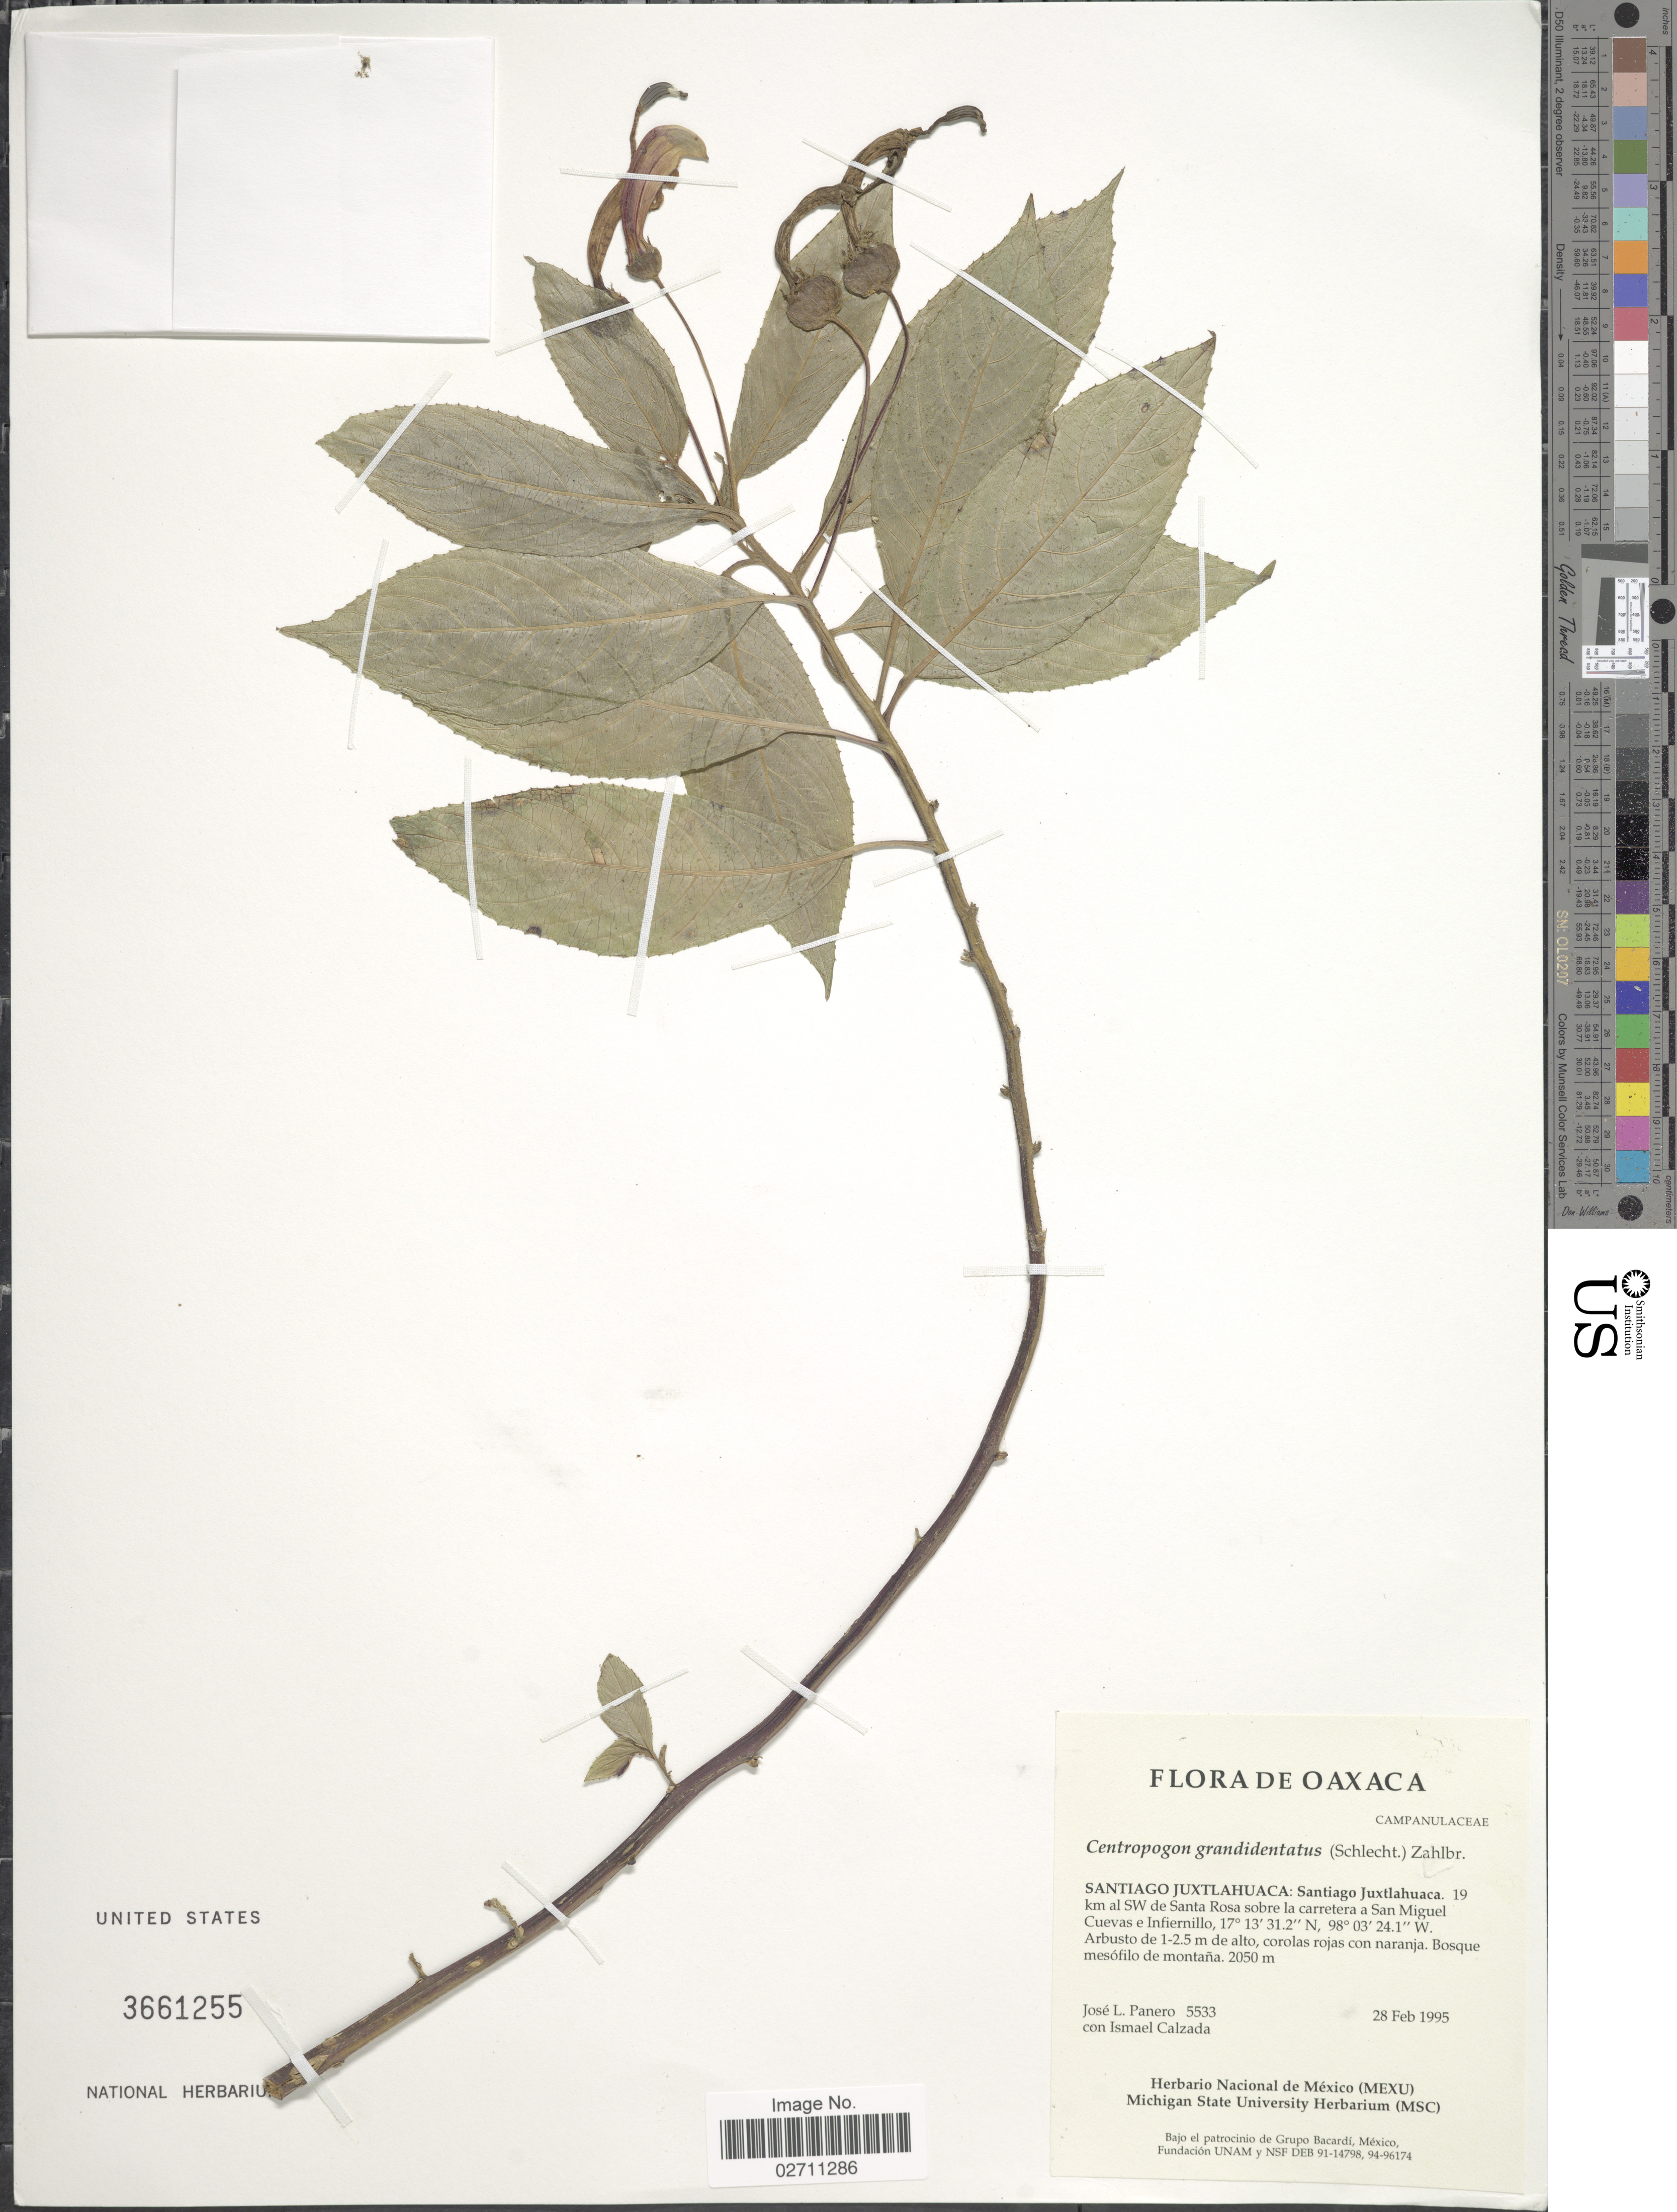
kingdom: Plantae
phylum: Tracheophyta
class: Magnoliopsida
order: Asterales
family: Campanulaceae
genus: Centropogon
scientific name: Centropogon grandidentatus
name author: (Schltdl.) Zahlbr.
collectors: J. L. Panero & I. Calzada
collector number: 5533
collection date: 1995-02-28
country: Mexico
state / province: Oaxaca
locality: Santiago Juxtlahuaca: Santiago Juxtlahuaca,19 km al SW de Santa Rosa sobre la carretera a San Miguel Cuevas e Infiernillo.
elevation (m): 2050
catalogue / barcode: US 3661255